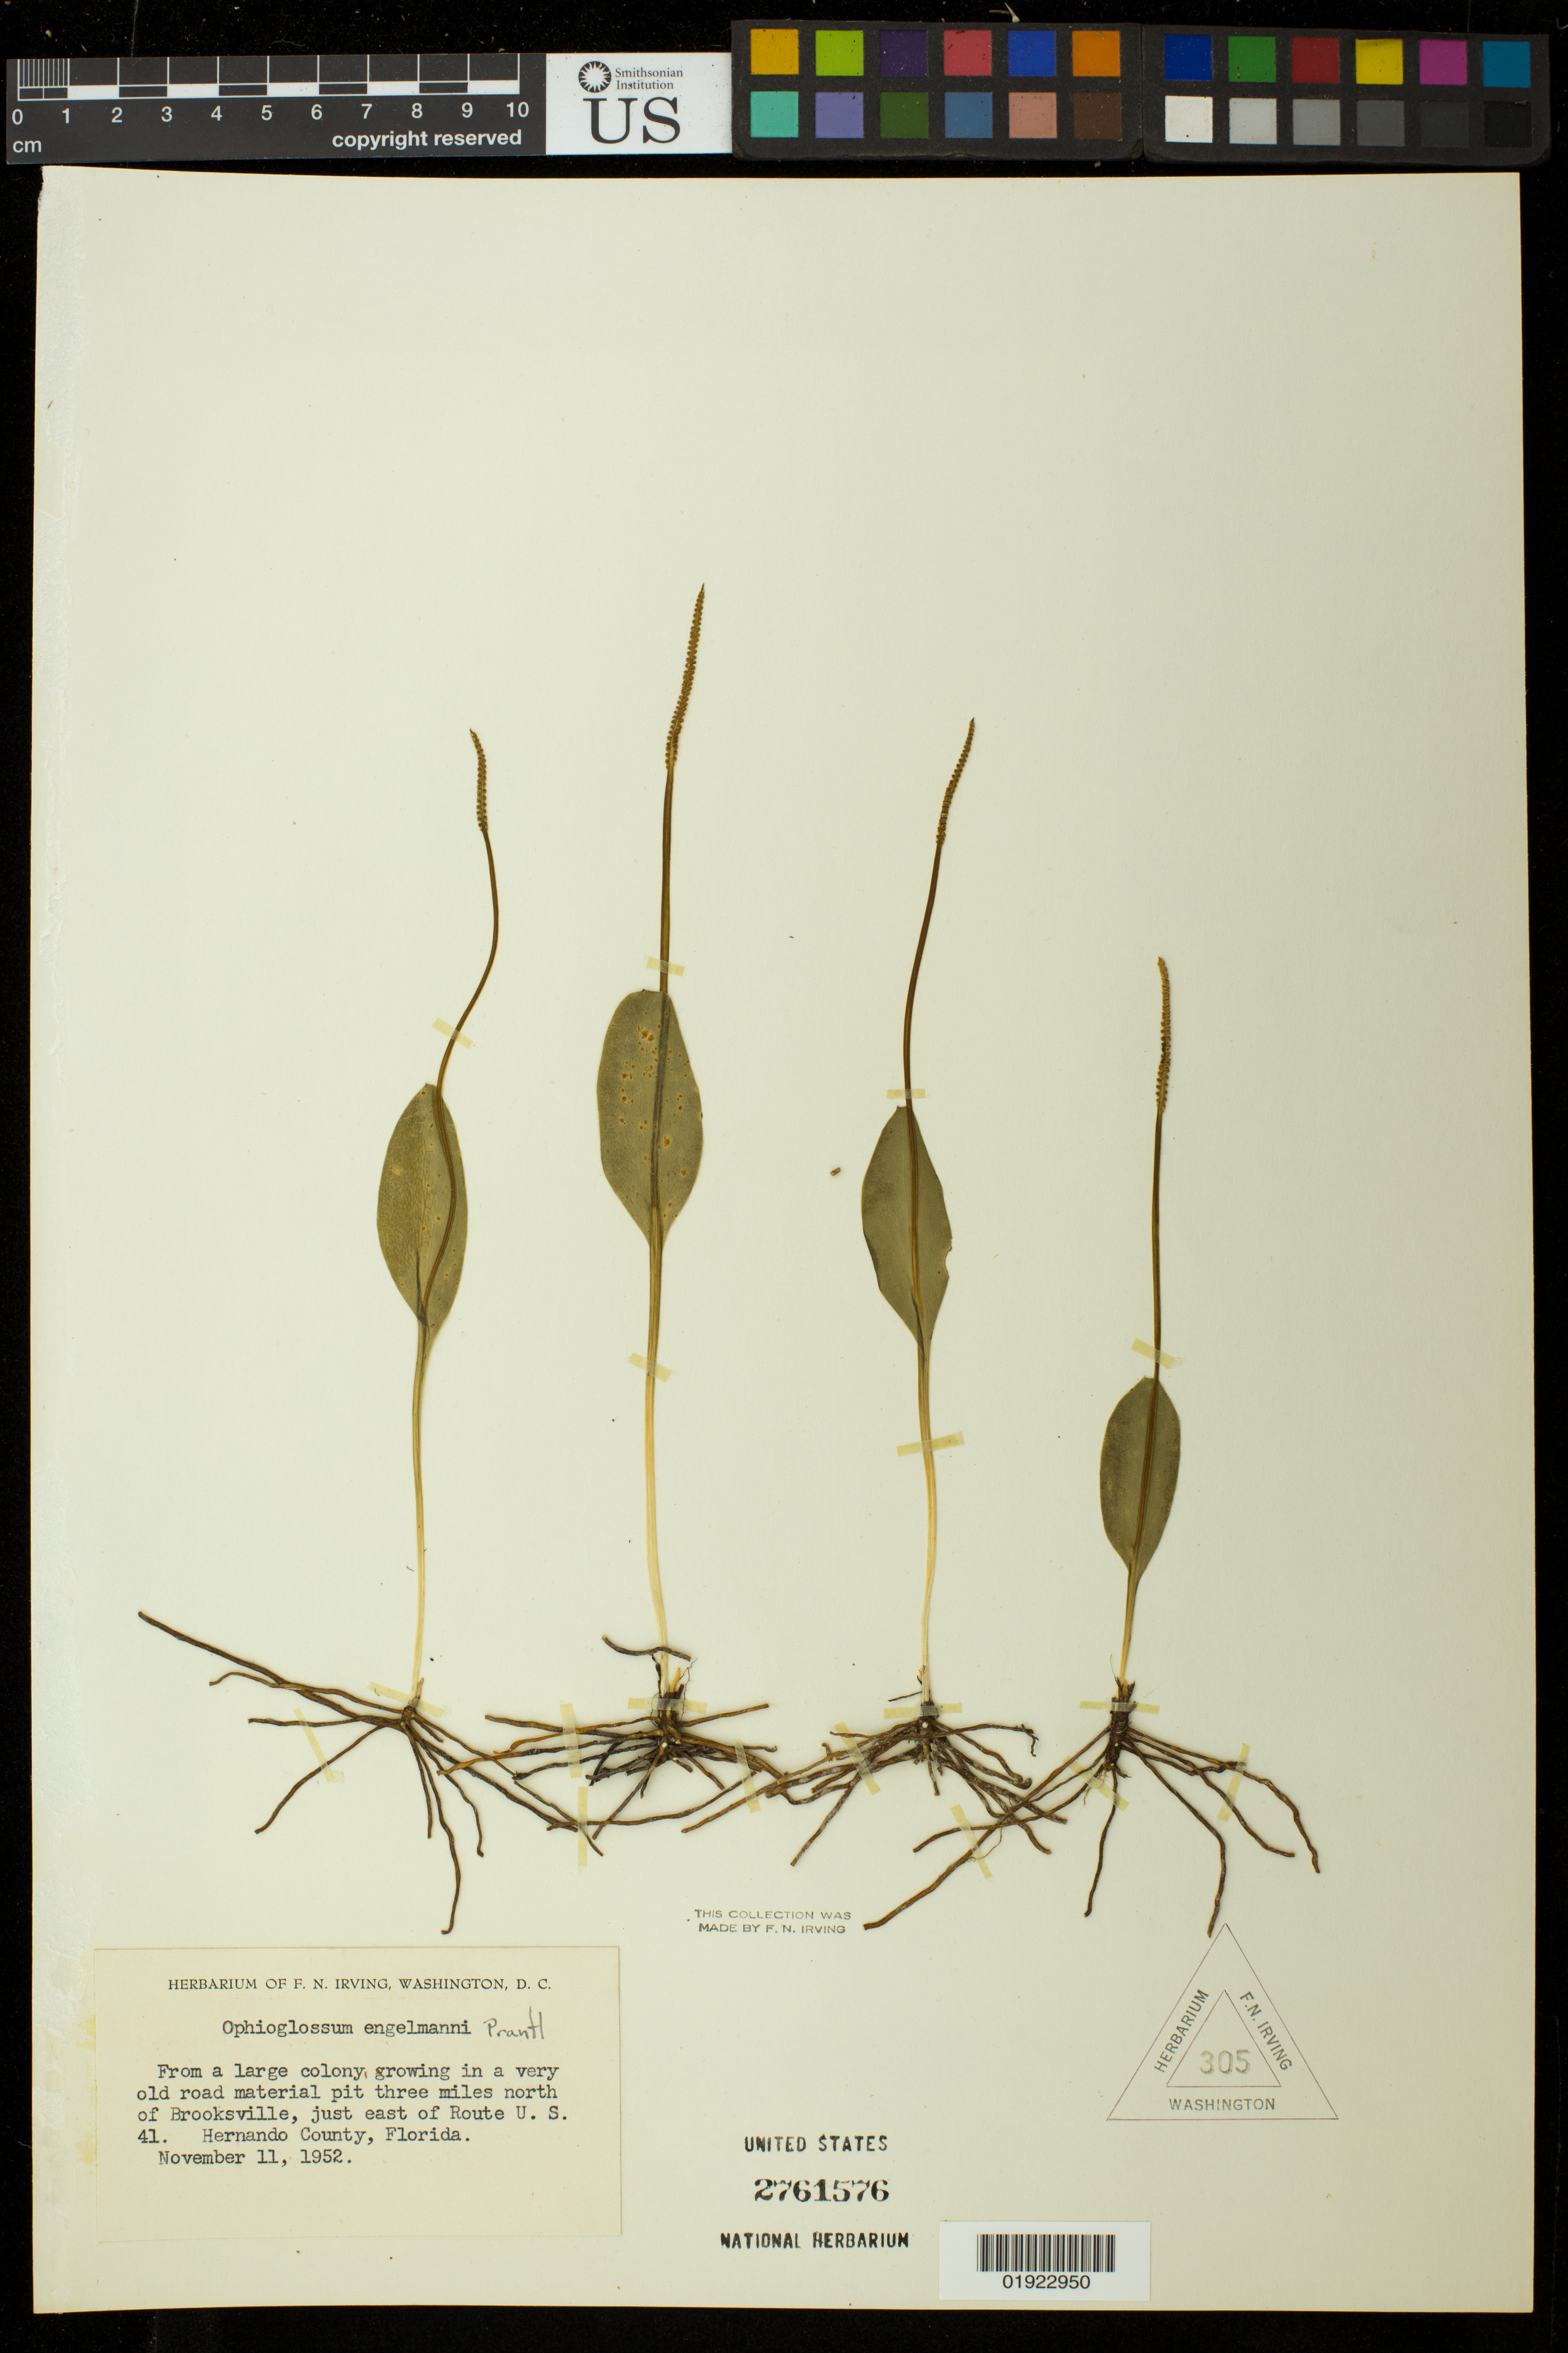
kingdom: Plantae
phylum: Tracheophyta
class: Polypodiopsida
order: Ophioglossales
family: Ophioglossaceae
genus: Ophioglossum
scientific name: Ophioglossum engelmannii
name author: Prantl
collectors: F. Irving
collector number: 305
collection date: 1952-11-11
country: United States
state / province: Florida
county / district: Hernando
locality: Three miles north of Brooksville, just east of route U.S. 41.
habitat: From a large colony growing in a very old road material pit.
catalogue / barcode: US 2761576